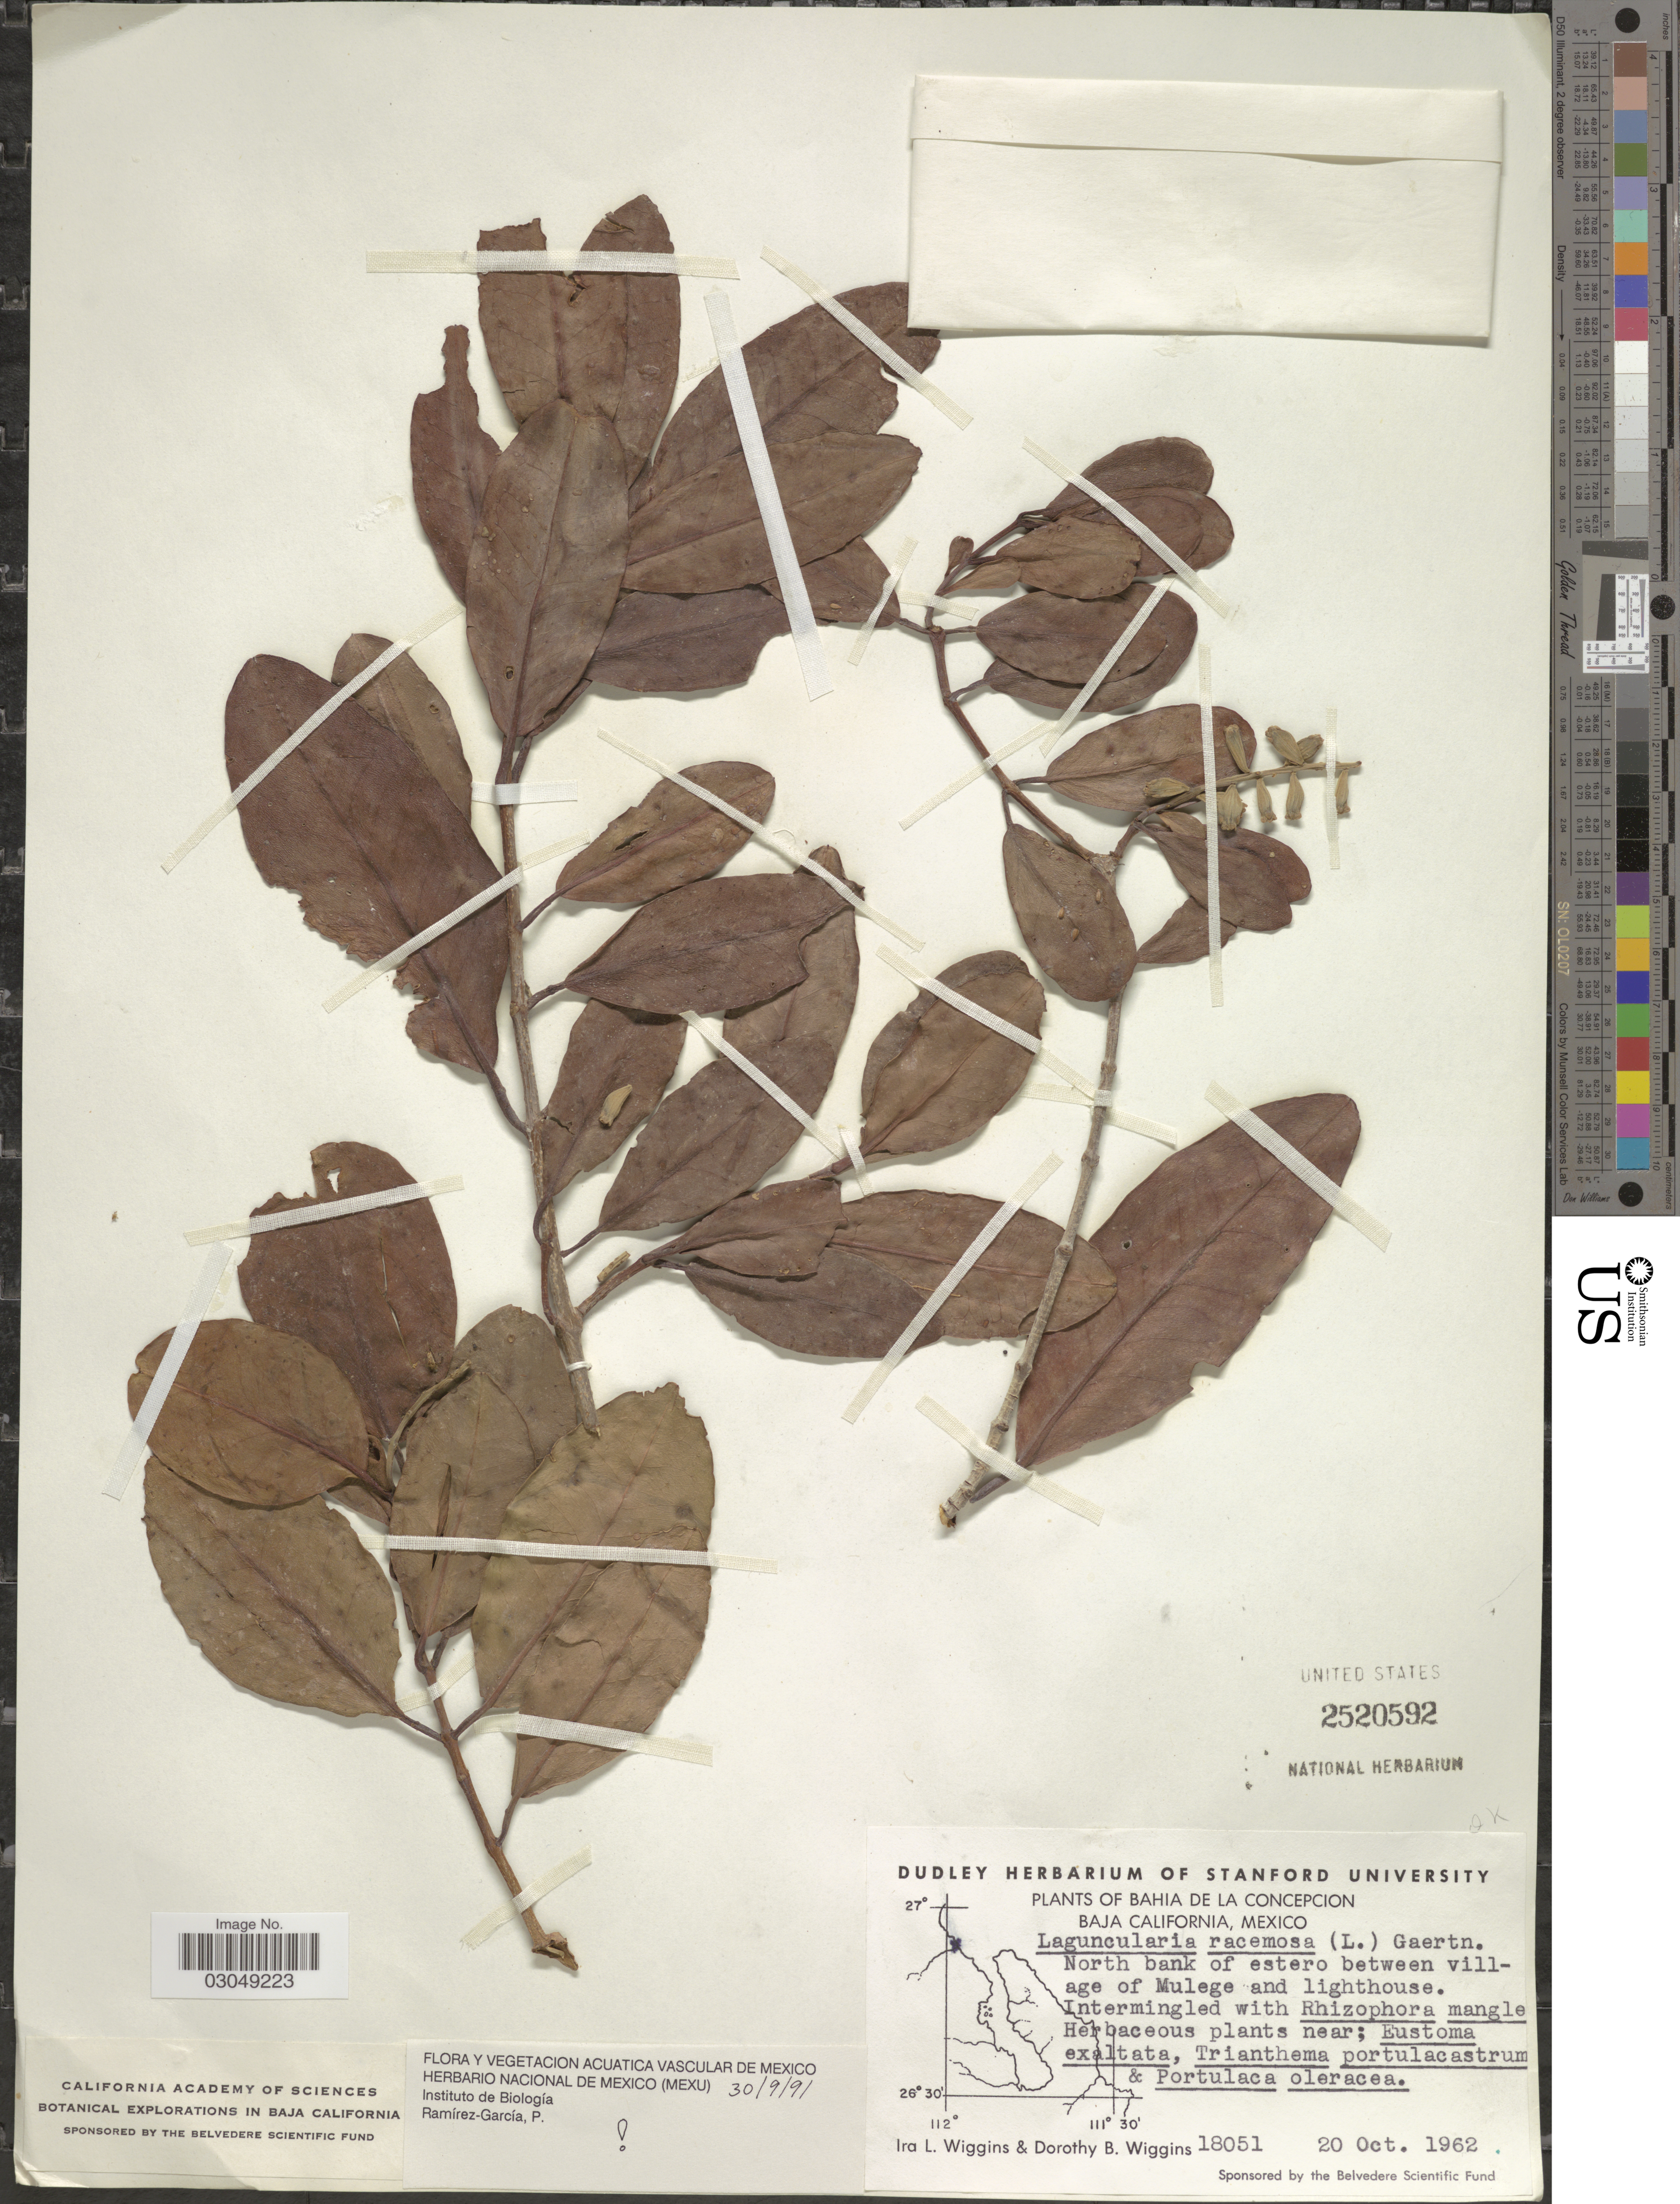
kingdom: Plantae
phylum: Tracheophyta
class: Magnoliopsida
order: Myrtales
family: Combretaceae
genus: Laguncularia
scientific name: Laguncularia racemosa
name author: (L.) C.F. Gaertn.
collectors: I. L. Wiggins & D. B. Wiggins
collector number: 18051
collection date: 1962-10-20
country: Mexico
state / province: Baja California Sur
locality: Bahia de la Concepcion. North bank of estero between village of Mulege and lighthouse.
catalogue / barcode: US 2520592